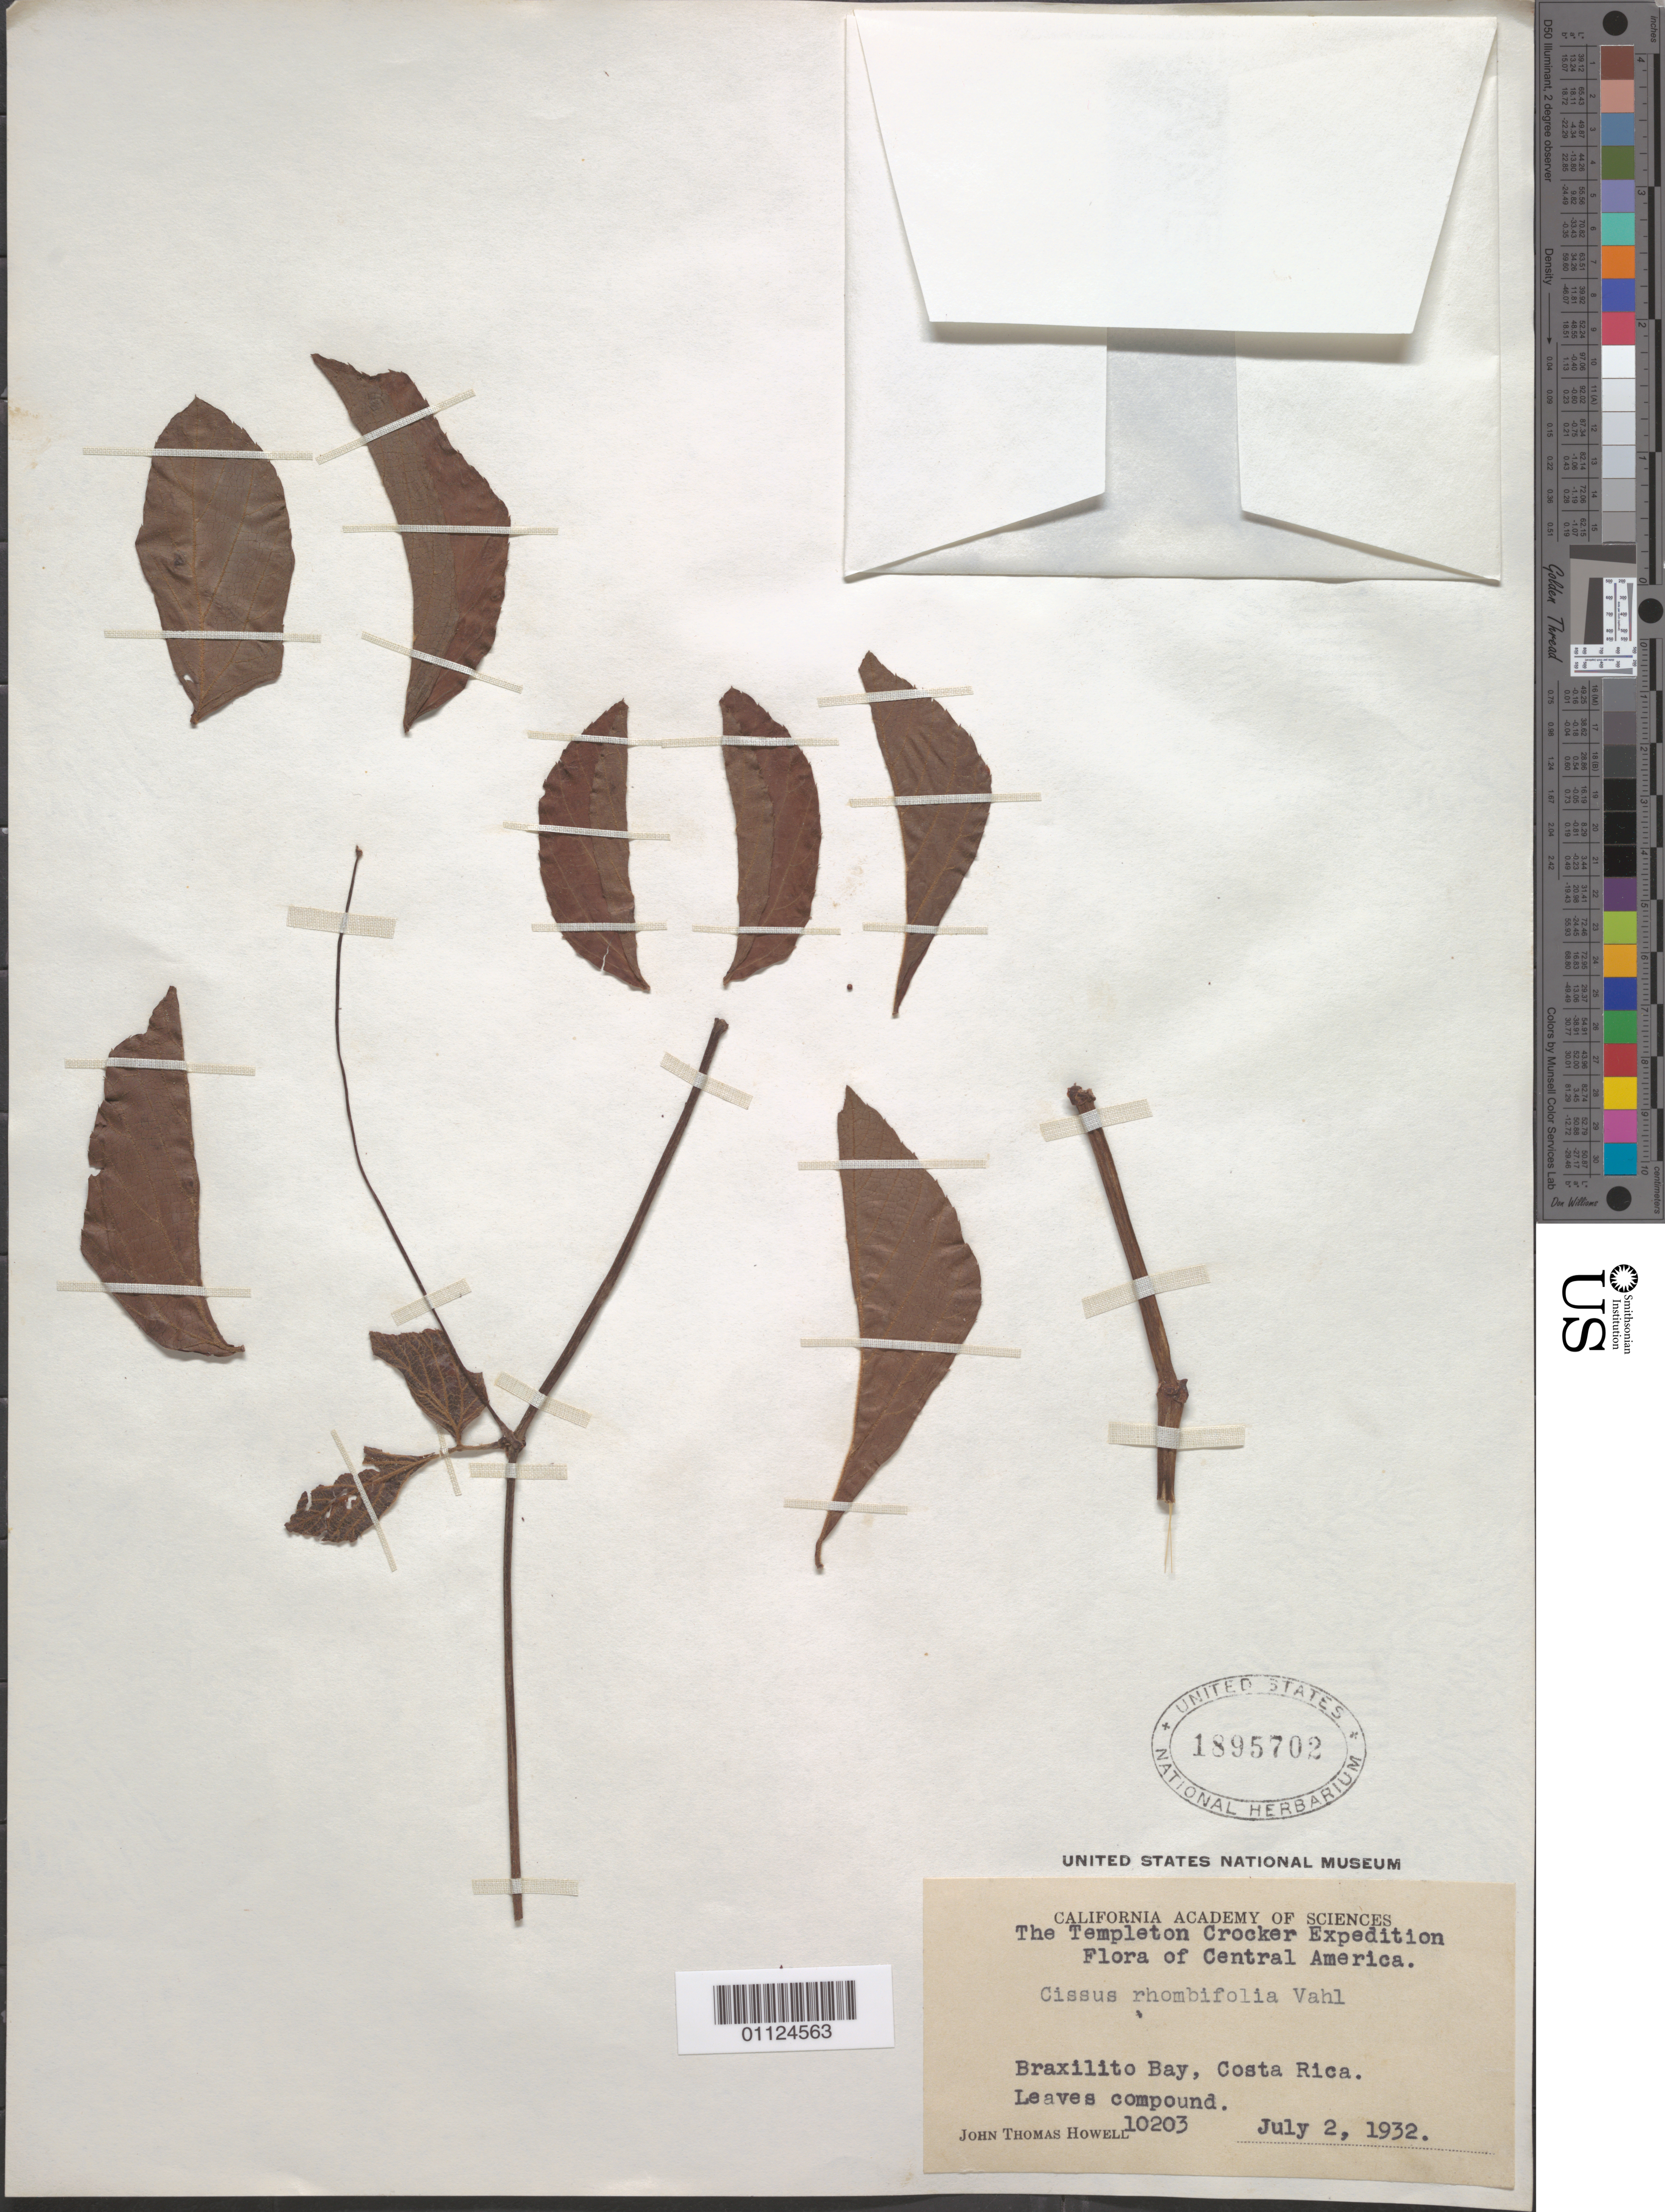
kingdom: Plantae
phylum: Tracheophyta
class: Magnoliopsida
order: Vitales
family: Vitaceae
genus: Cissus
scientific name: Cissus rhombifolia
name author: Vahl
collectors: J. T. Howell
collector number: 10203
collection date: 1932-07-02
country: Costa Rica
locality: Braxilito Bay.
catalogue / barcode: US 1895702